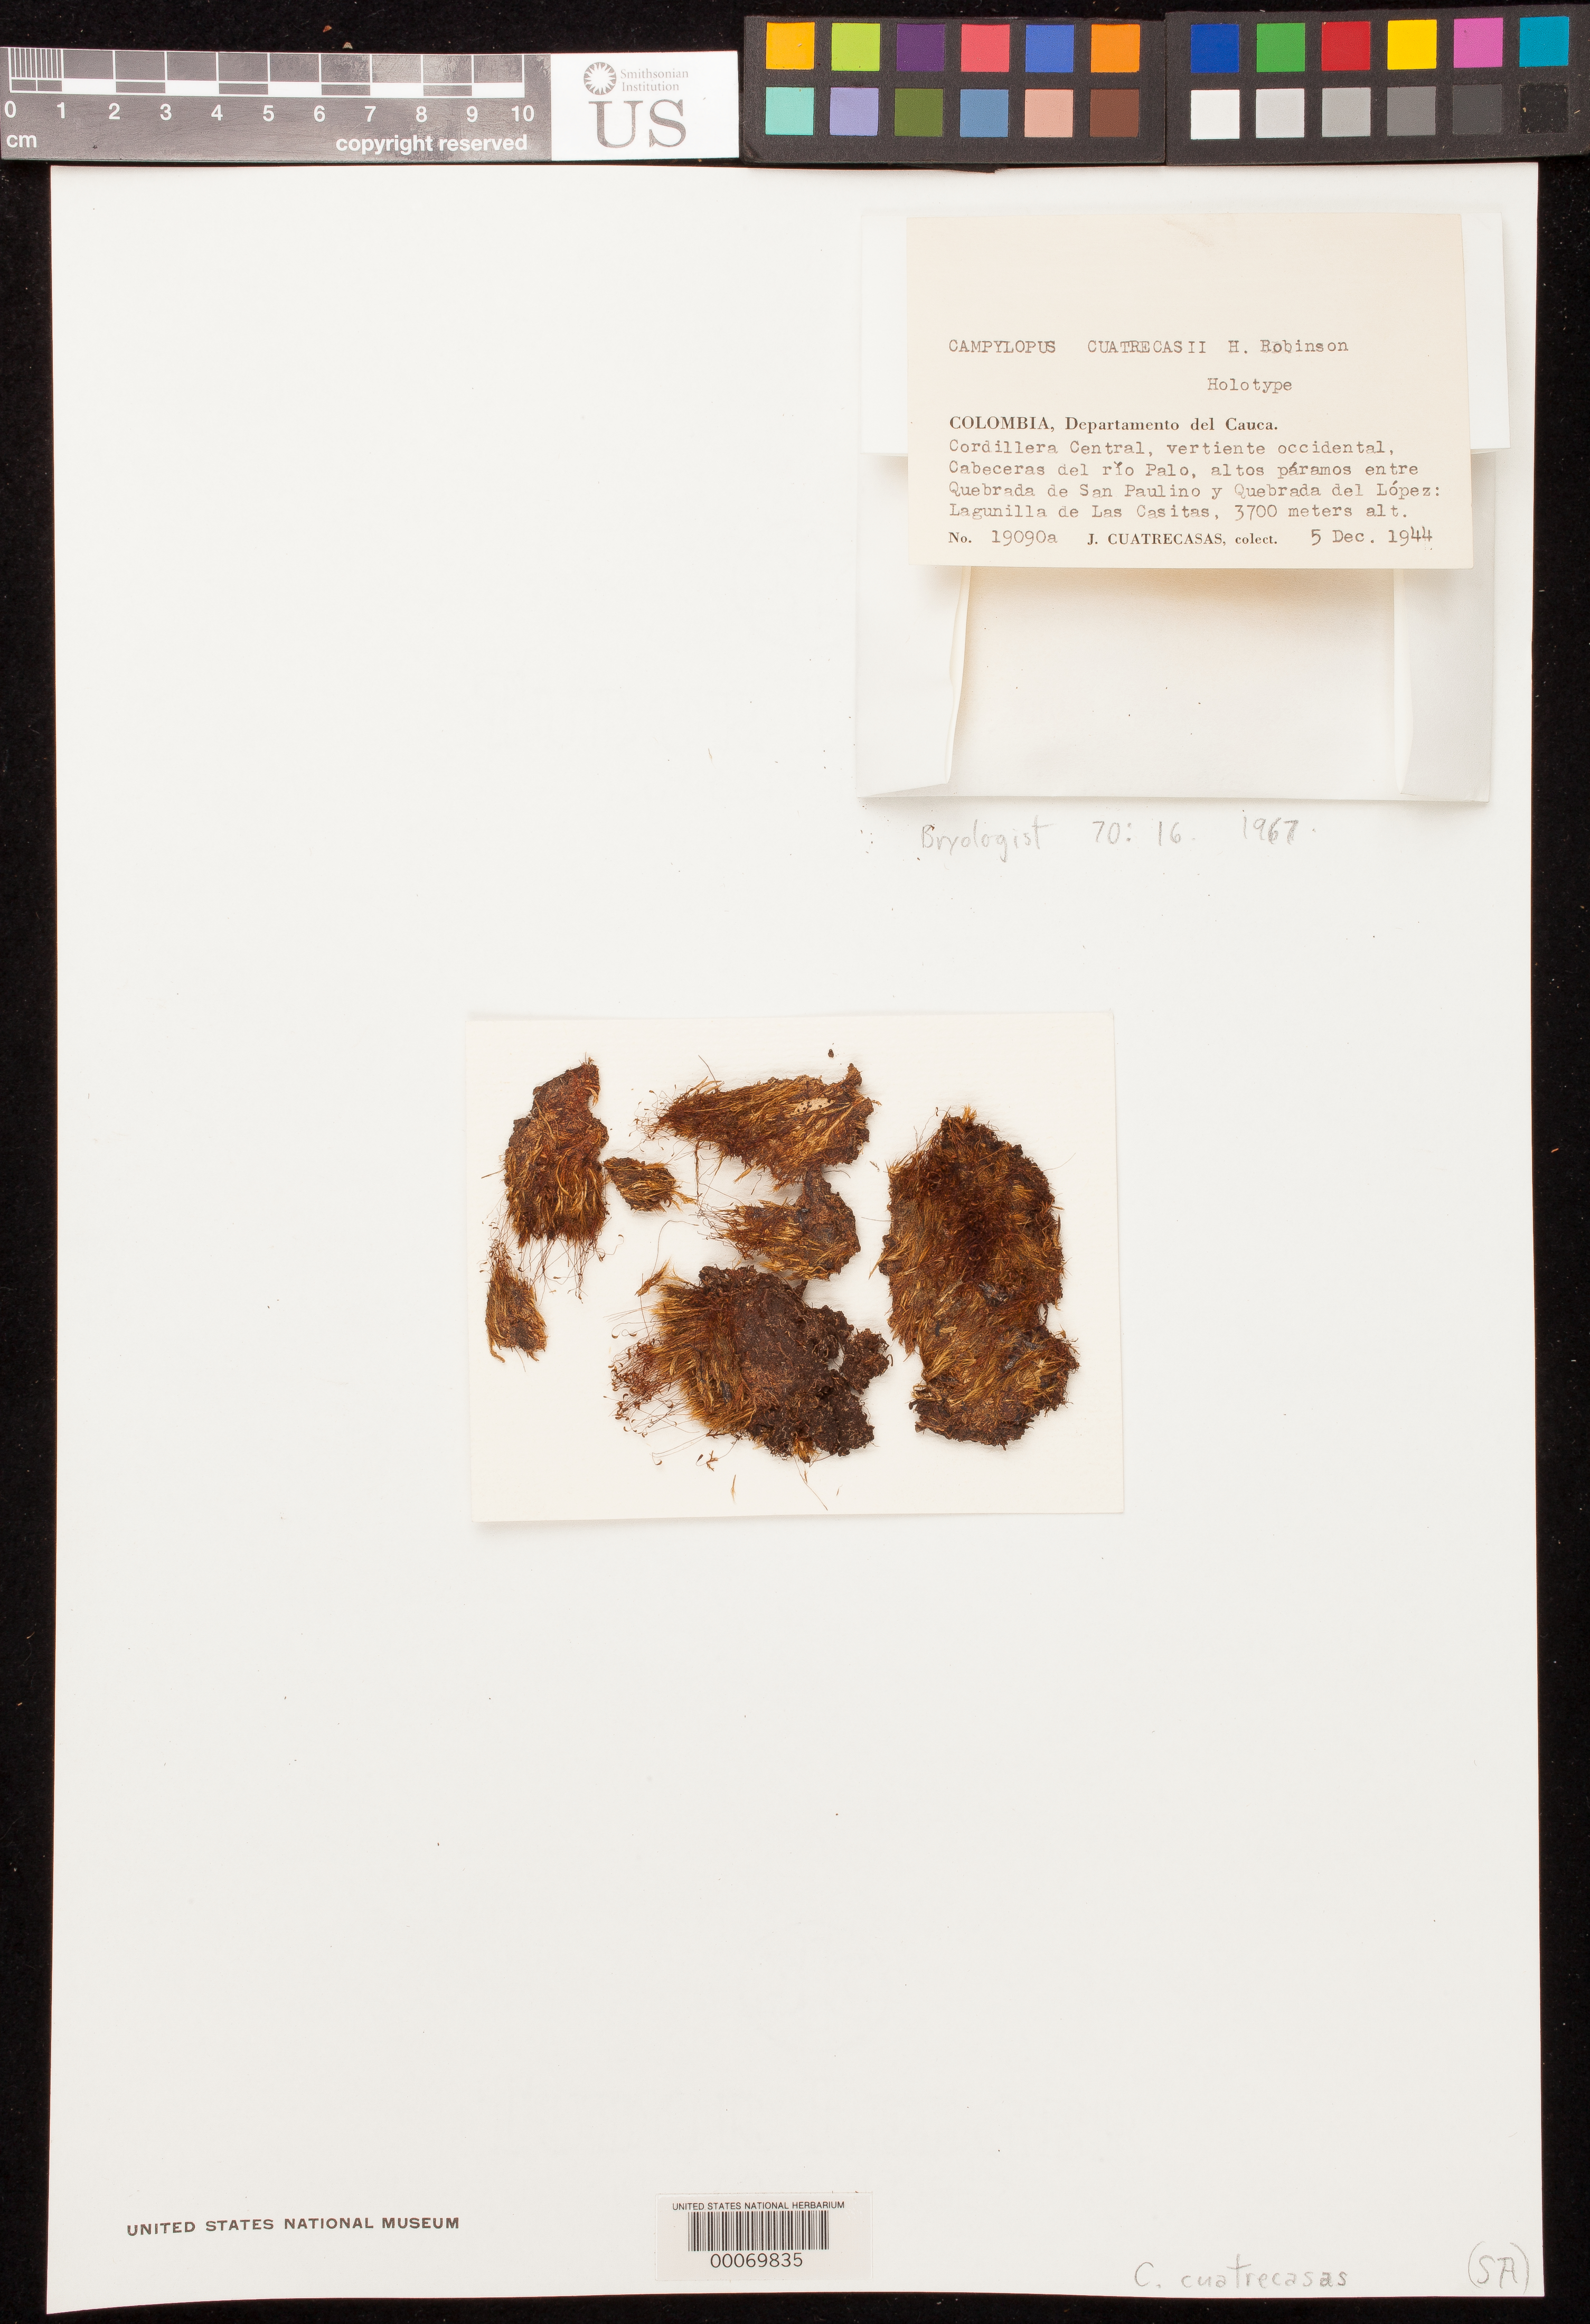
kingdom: Plantae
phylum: Bryophyta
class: Bryopsida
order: Dicranales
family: Leucobryaceae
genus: Campylopus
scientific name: Campylopus cuatrecasaii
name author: H. Rob.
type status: Holotype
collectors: J. Cuatrecasas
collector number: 19090 a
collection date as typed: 05 Dec 1944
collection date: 1944-12-05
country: Colombia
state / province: Cauca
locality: Cabecera del Rio Palo, Quebrada de San Paulino y Quebrada del Lopez, Lagunilla de Las Casitas. [Headwaters of the Rio Palo, Quebrada de San Paulino and Quebrada de Lopez, small lagoon of Las Casitas.]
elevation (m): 3700